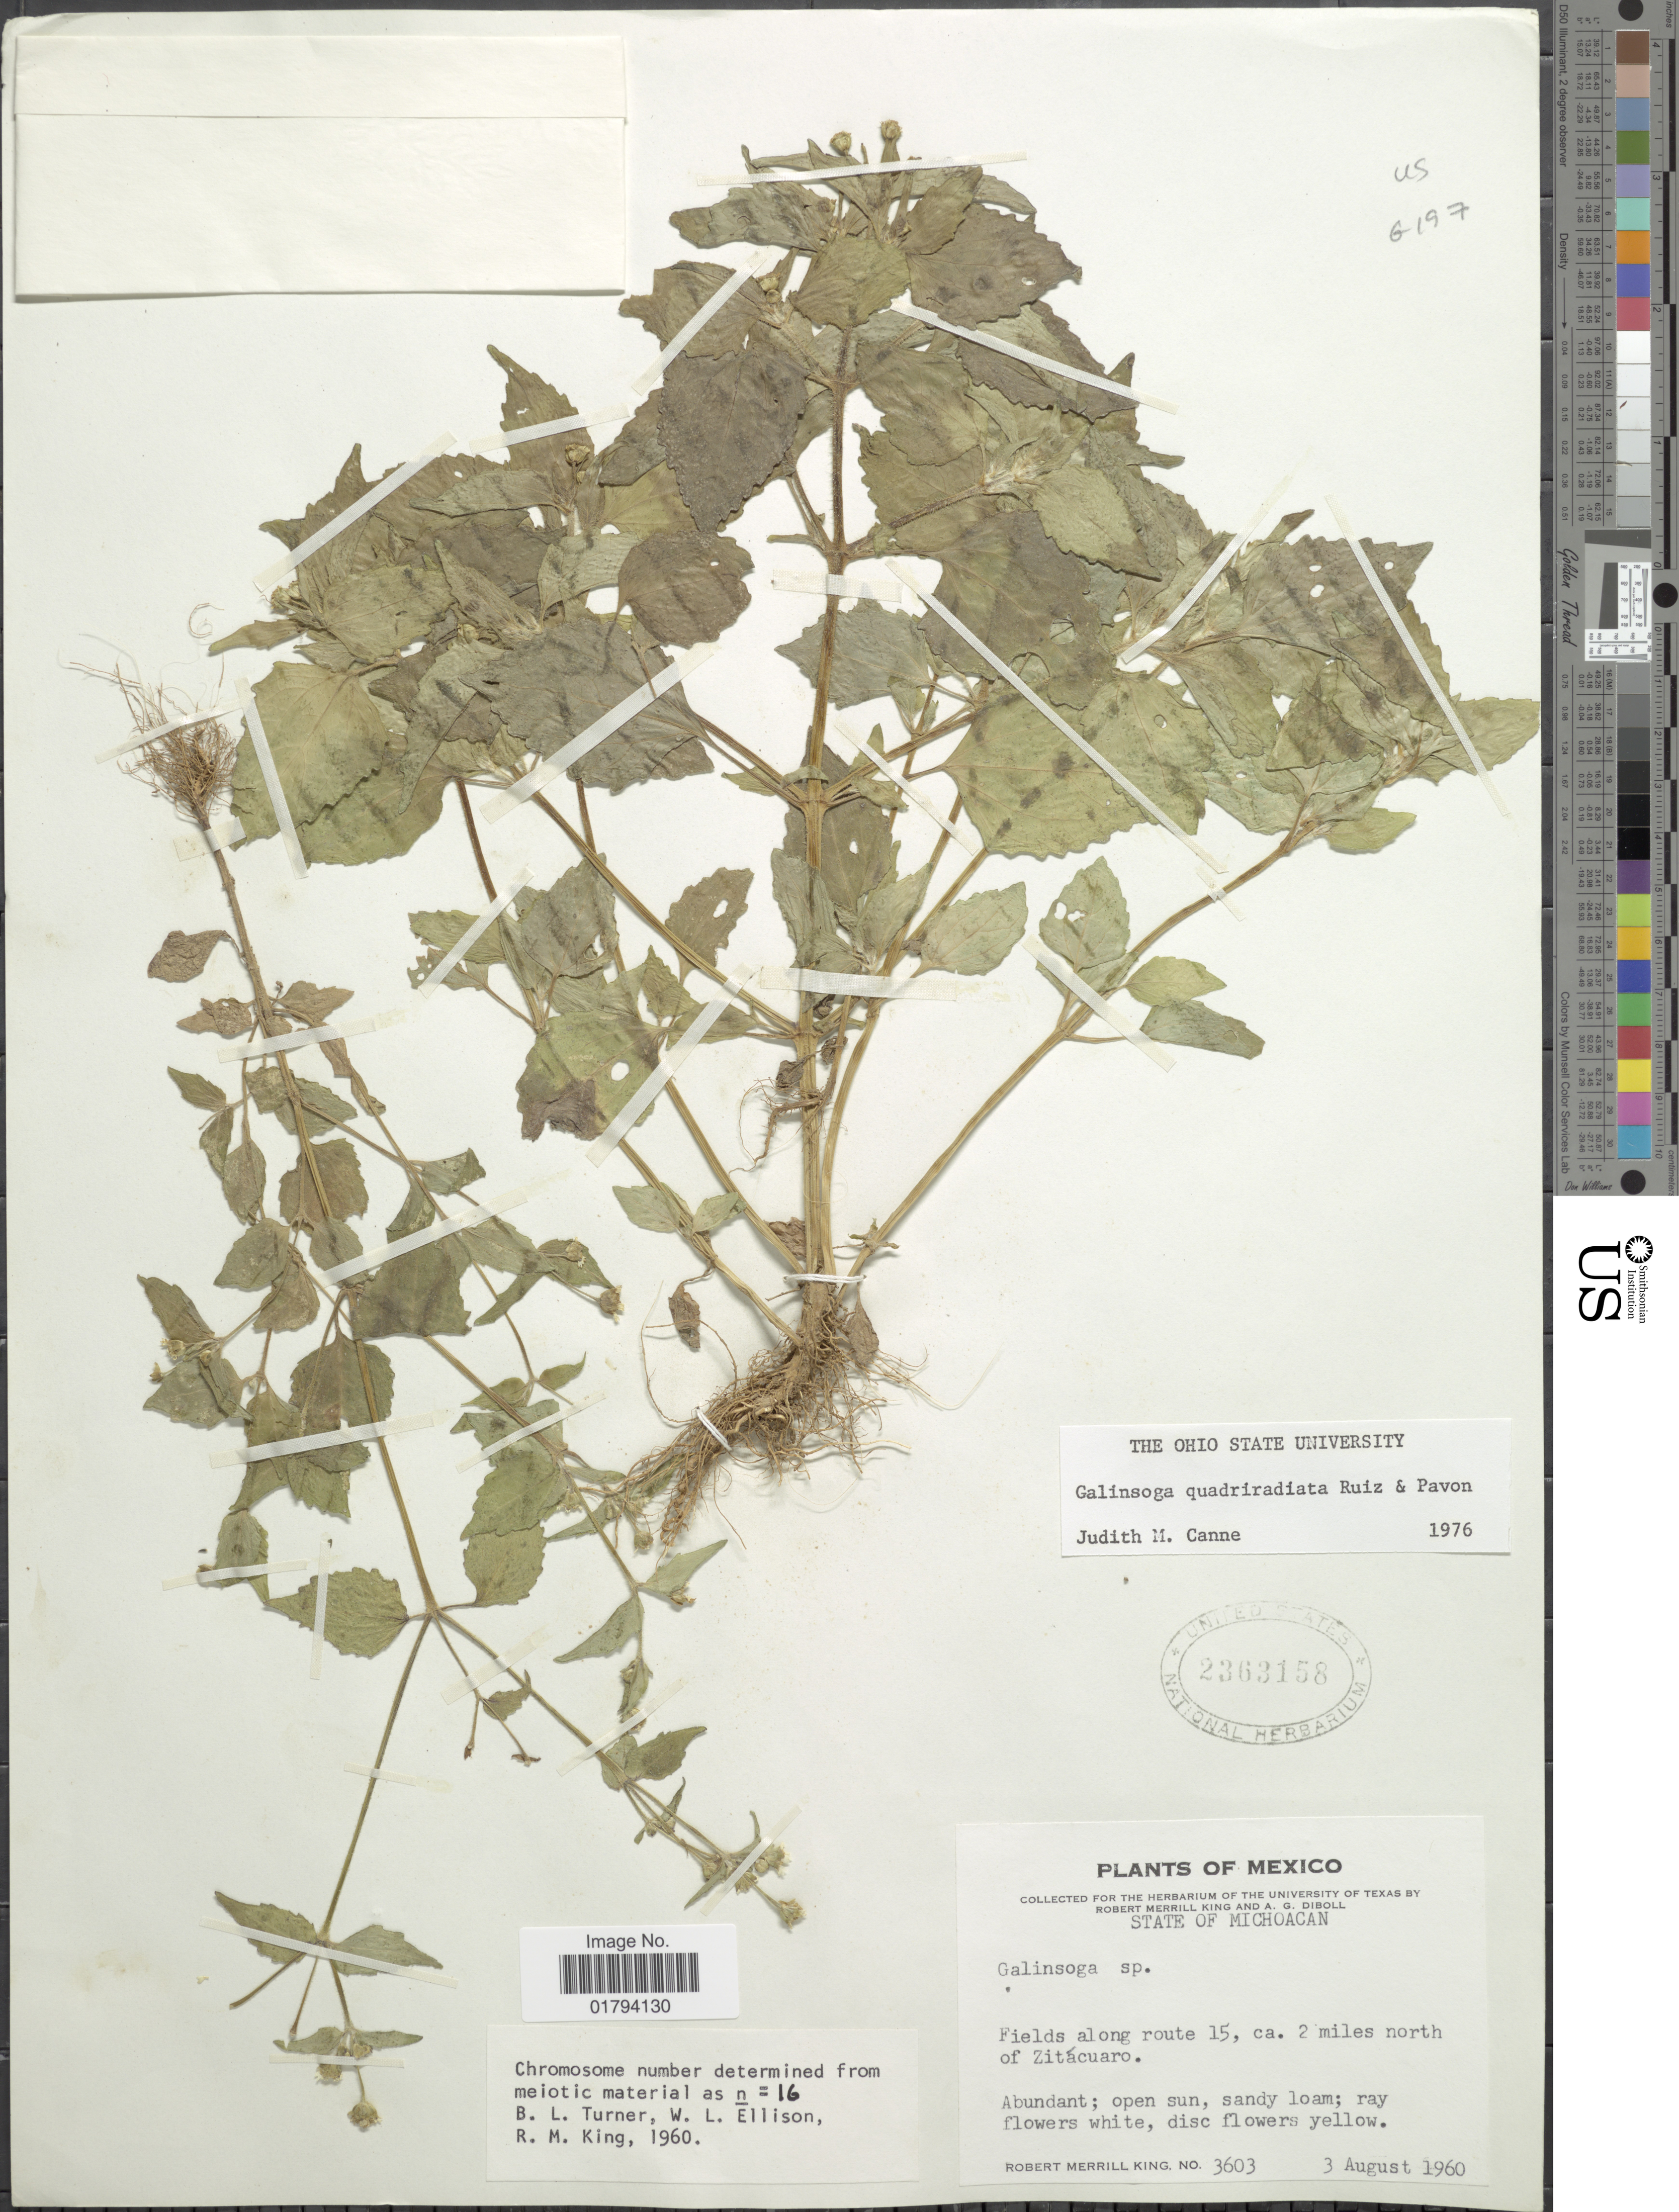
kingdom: Plantae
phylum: Tracheophyta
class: Magnoliopsida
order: Asterales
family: Asteraceae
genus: Galinsoga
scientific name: Galinsoga quadriradiata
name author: Ruiz & Pav.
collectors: R. M. King & A. Diboll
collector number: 3603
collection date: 1960-08-03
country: Mexico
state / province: Michoacán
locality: Fields along route 15, ca. 2 miles north of Zitacuaro.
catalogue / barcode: US 2363158